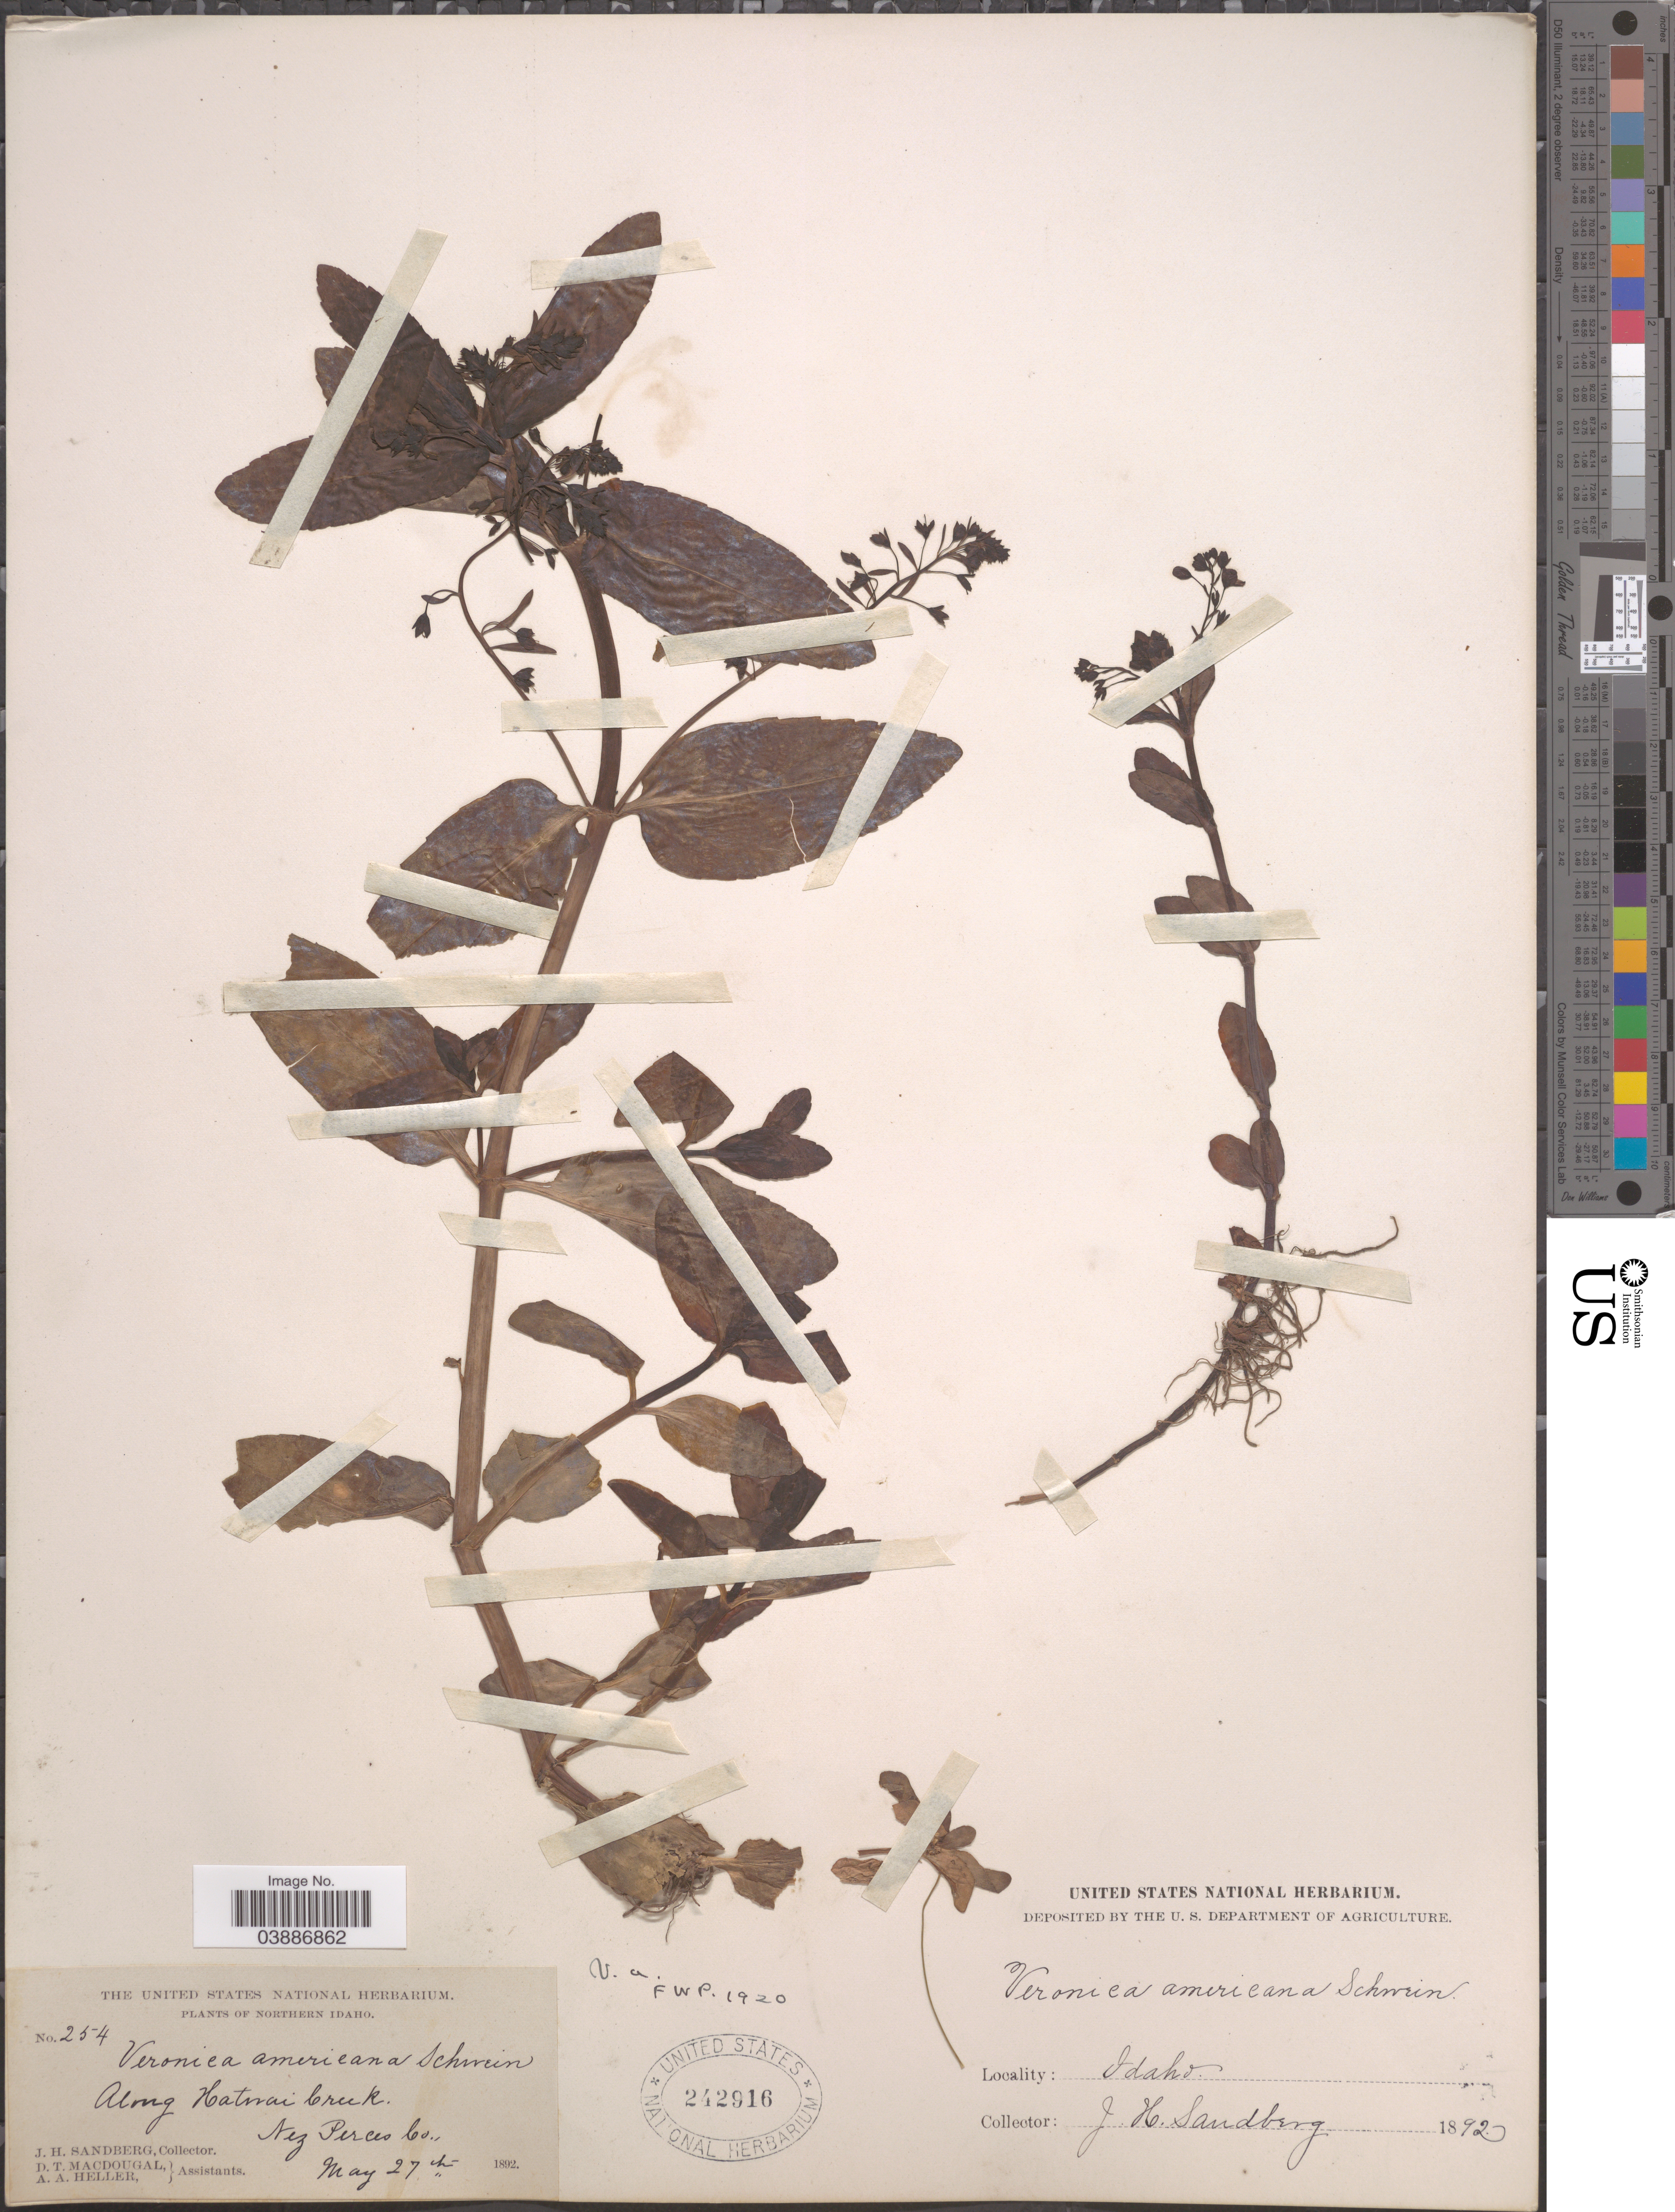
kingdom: Plantae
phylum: Tracheophyta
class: Magnoliopsida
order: Lamiales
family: Plantaginaceae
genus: Veronica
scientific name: Veronica americana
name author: Schwein. ex Benth.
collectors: J. H. Sandberg, D. T. MacDougal & A. A. Heller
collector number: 254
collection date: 1892-05-27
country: United States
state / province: Idaho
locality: Northern Idaho. along Hatwai Creek. Nez Perces Co.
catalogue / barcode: US 242916